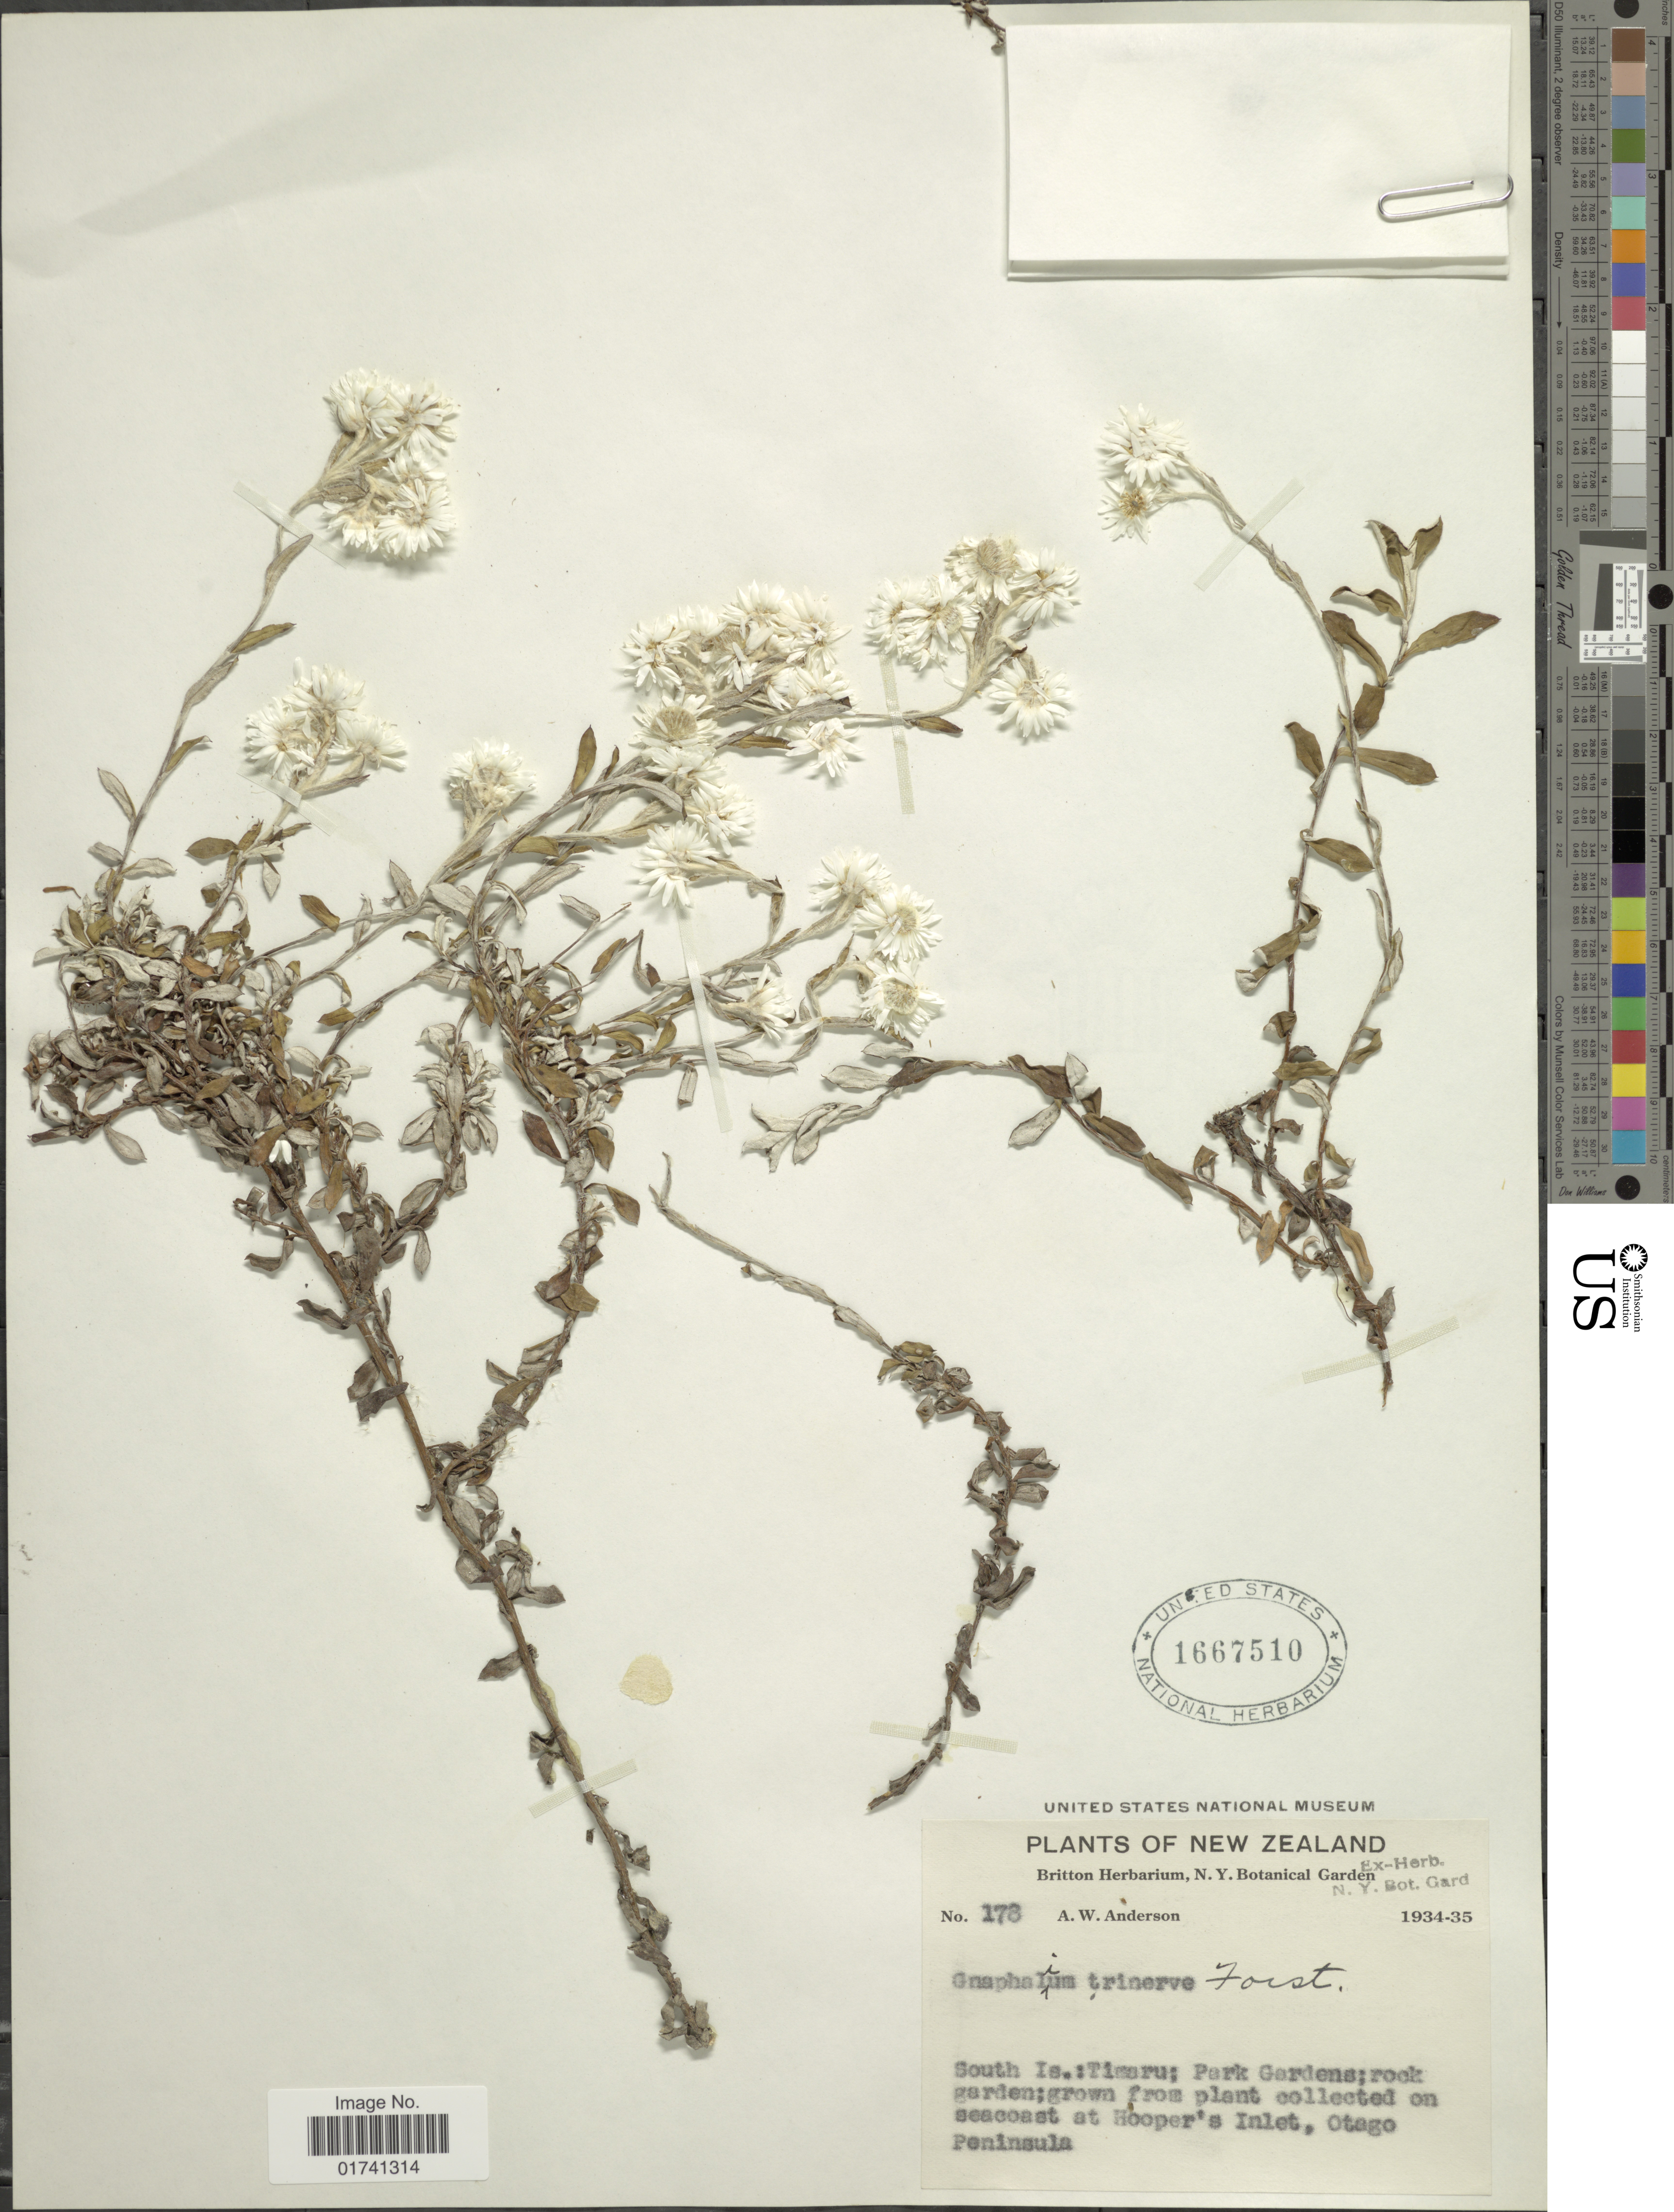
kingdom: Plantae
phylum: Tracheophyta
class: Magnoliopsida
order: Asterales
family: Asteraceae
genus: Anaphalioides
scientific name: Anaphalioides trinervis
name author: (G. Forst.) Anderb.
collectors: A. W. Anderson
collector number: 178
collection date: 1934/1935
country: New Zealand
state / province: Otago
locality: South Is.: Timary; Park Gardens; rock garden; grown from plant collected on seacoast at Hooper's Inlet, Otago Peninsula.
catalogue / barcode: US 1667510